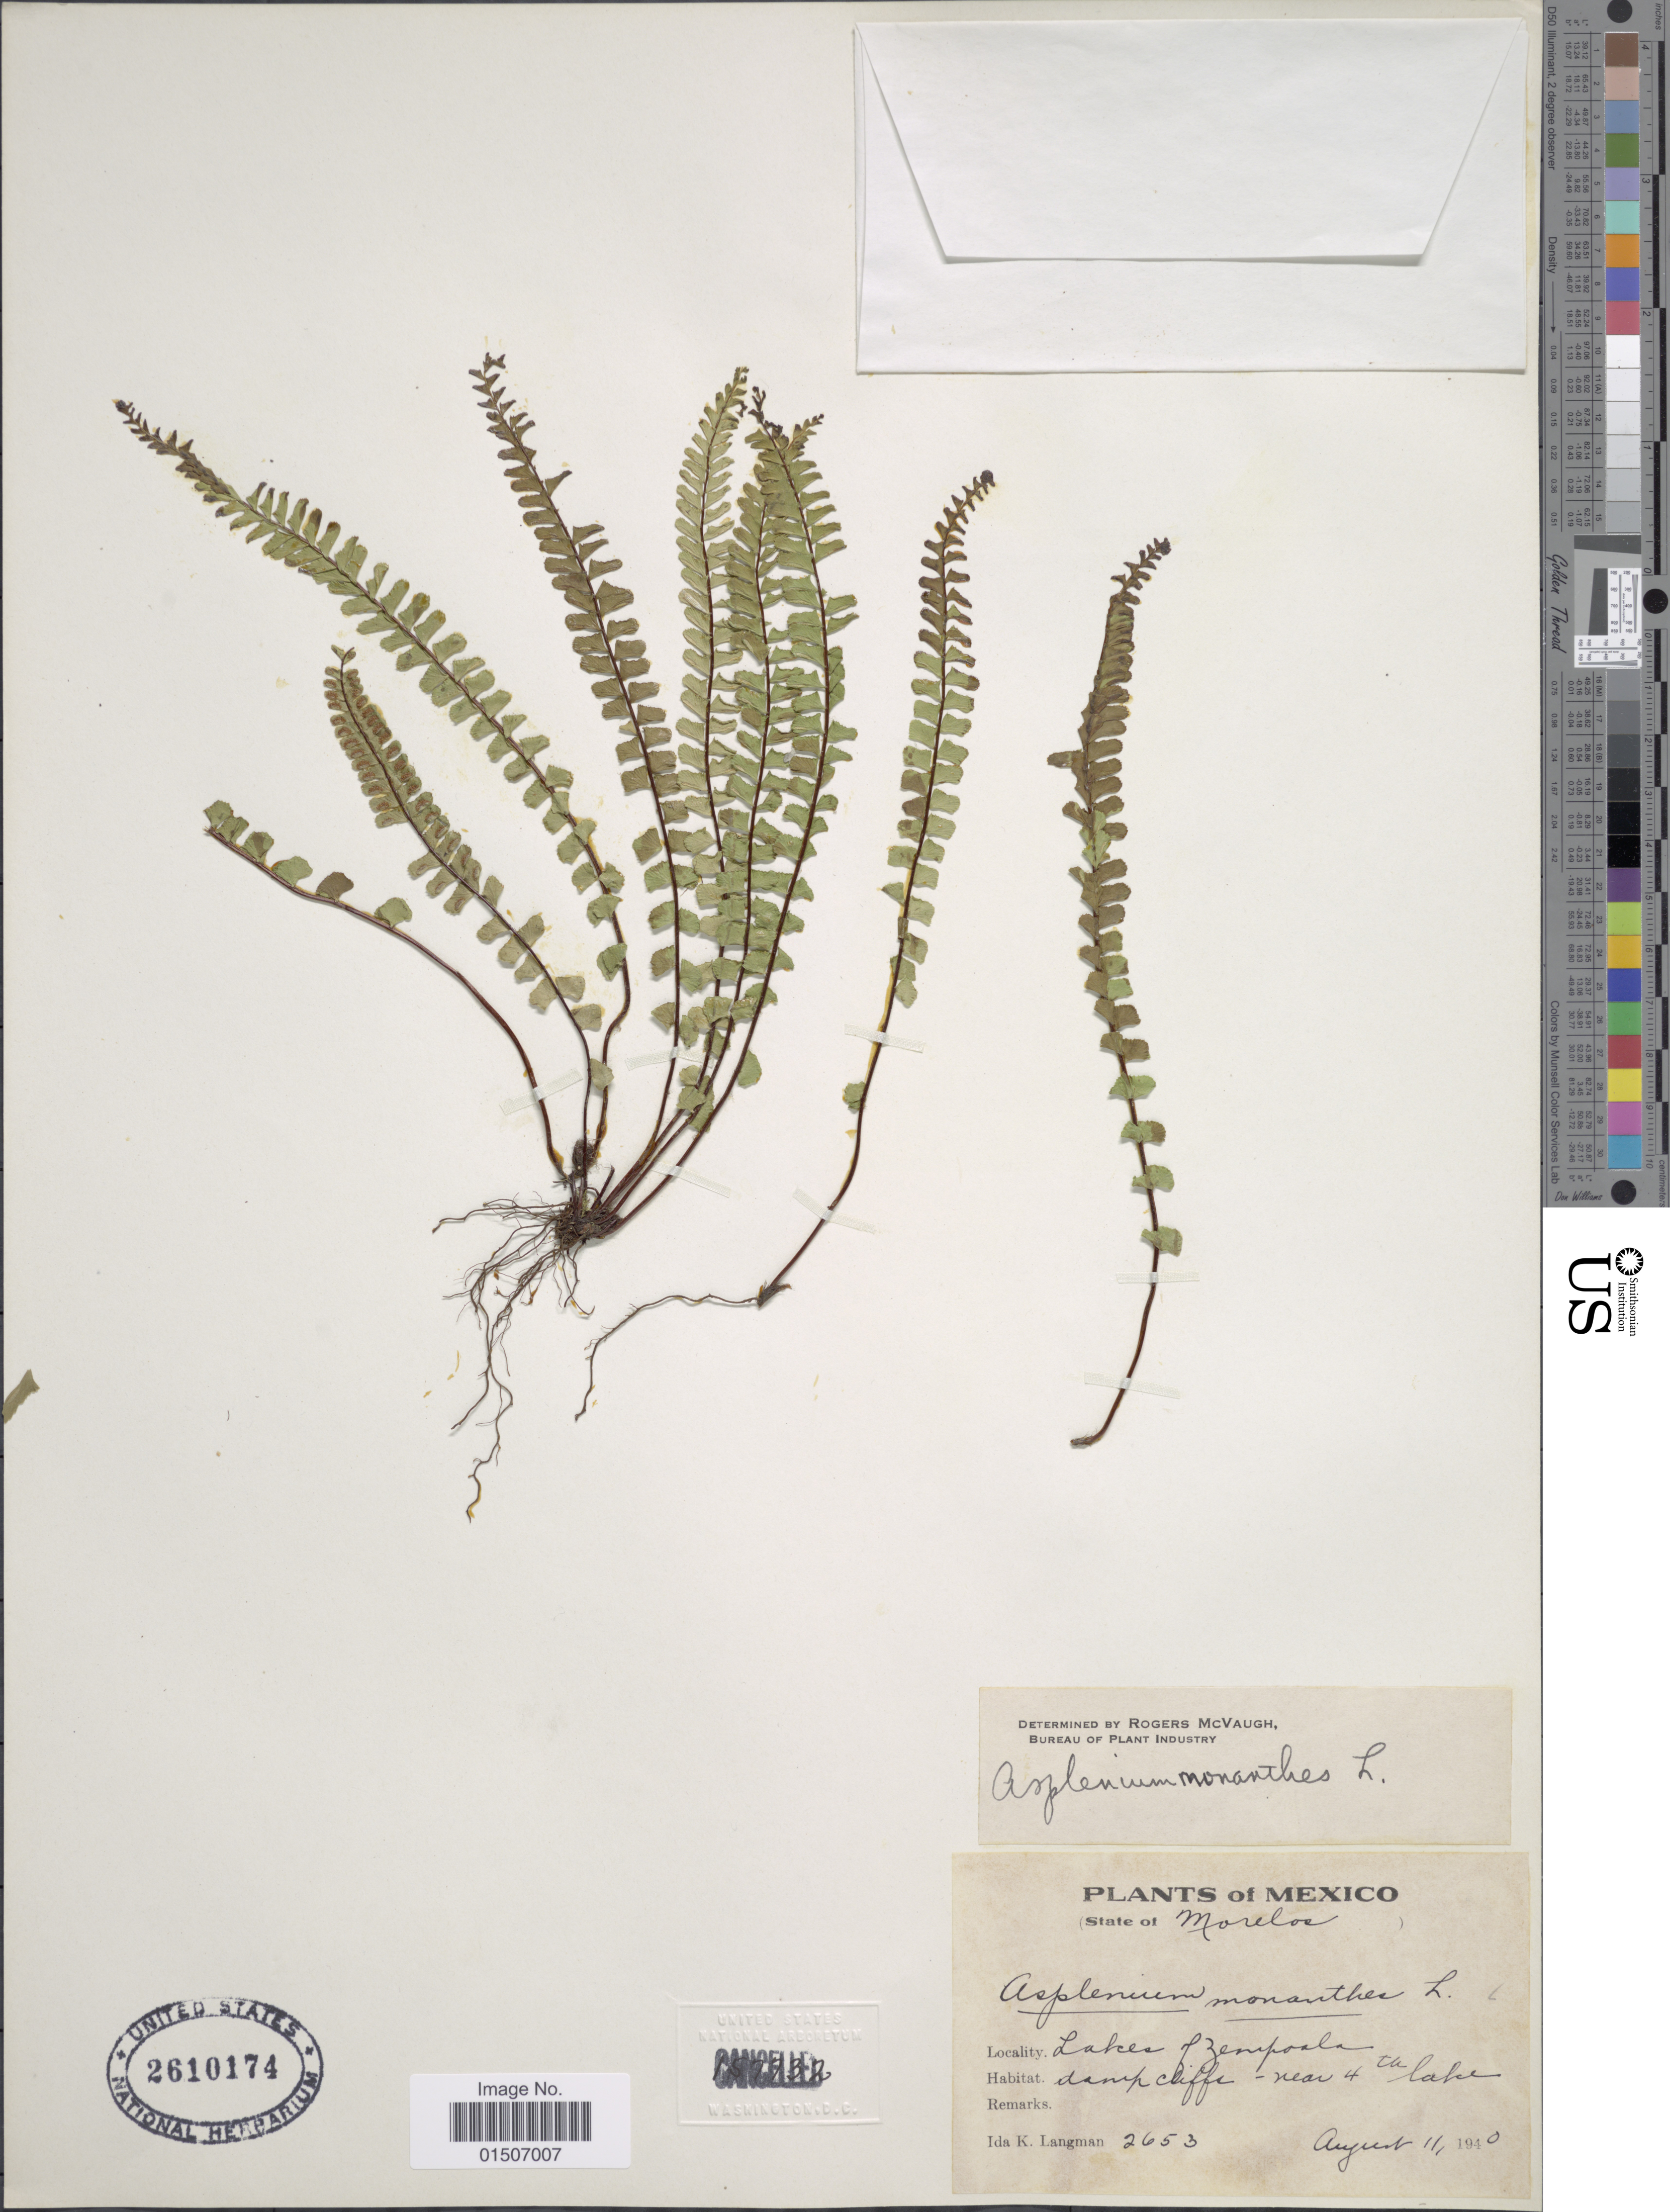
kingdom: Plantae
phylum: Tracheophyta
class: Polypodiopsida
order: Polypodiales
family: Aspleniaceae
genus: Asplenium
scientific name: Asplenium monanthes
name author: L.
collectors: I. K. Langman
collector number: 2653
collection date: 1940-08-11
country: Mexico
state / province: Morelos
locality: Lakes of Zempoala, damp cliffs - near 4th lake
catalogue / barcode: US 2610174